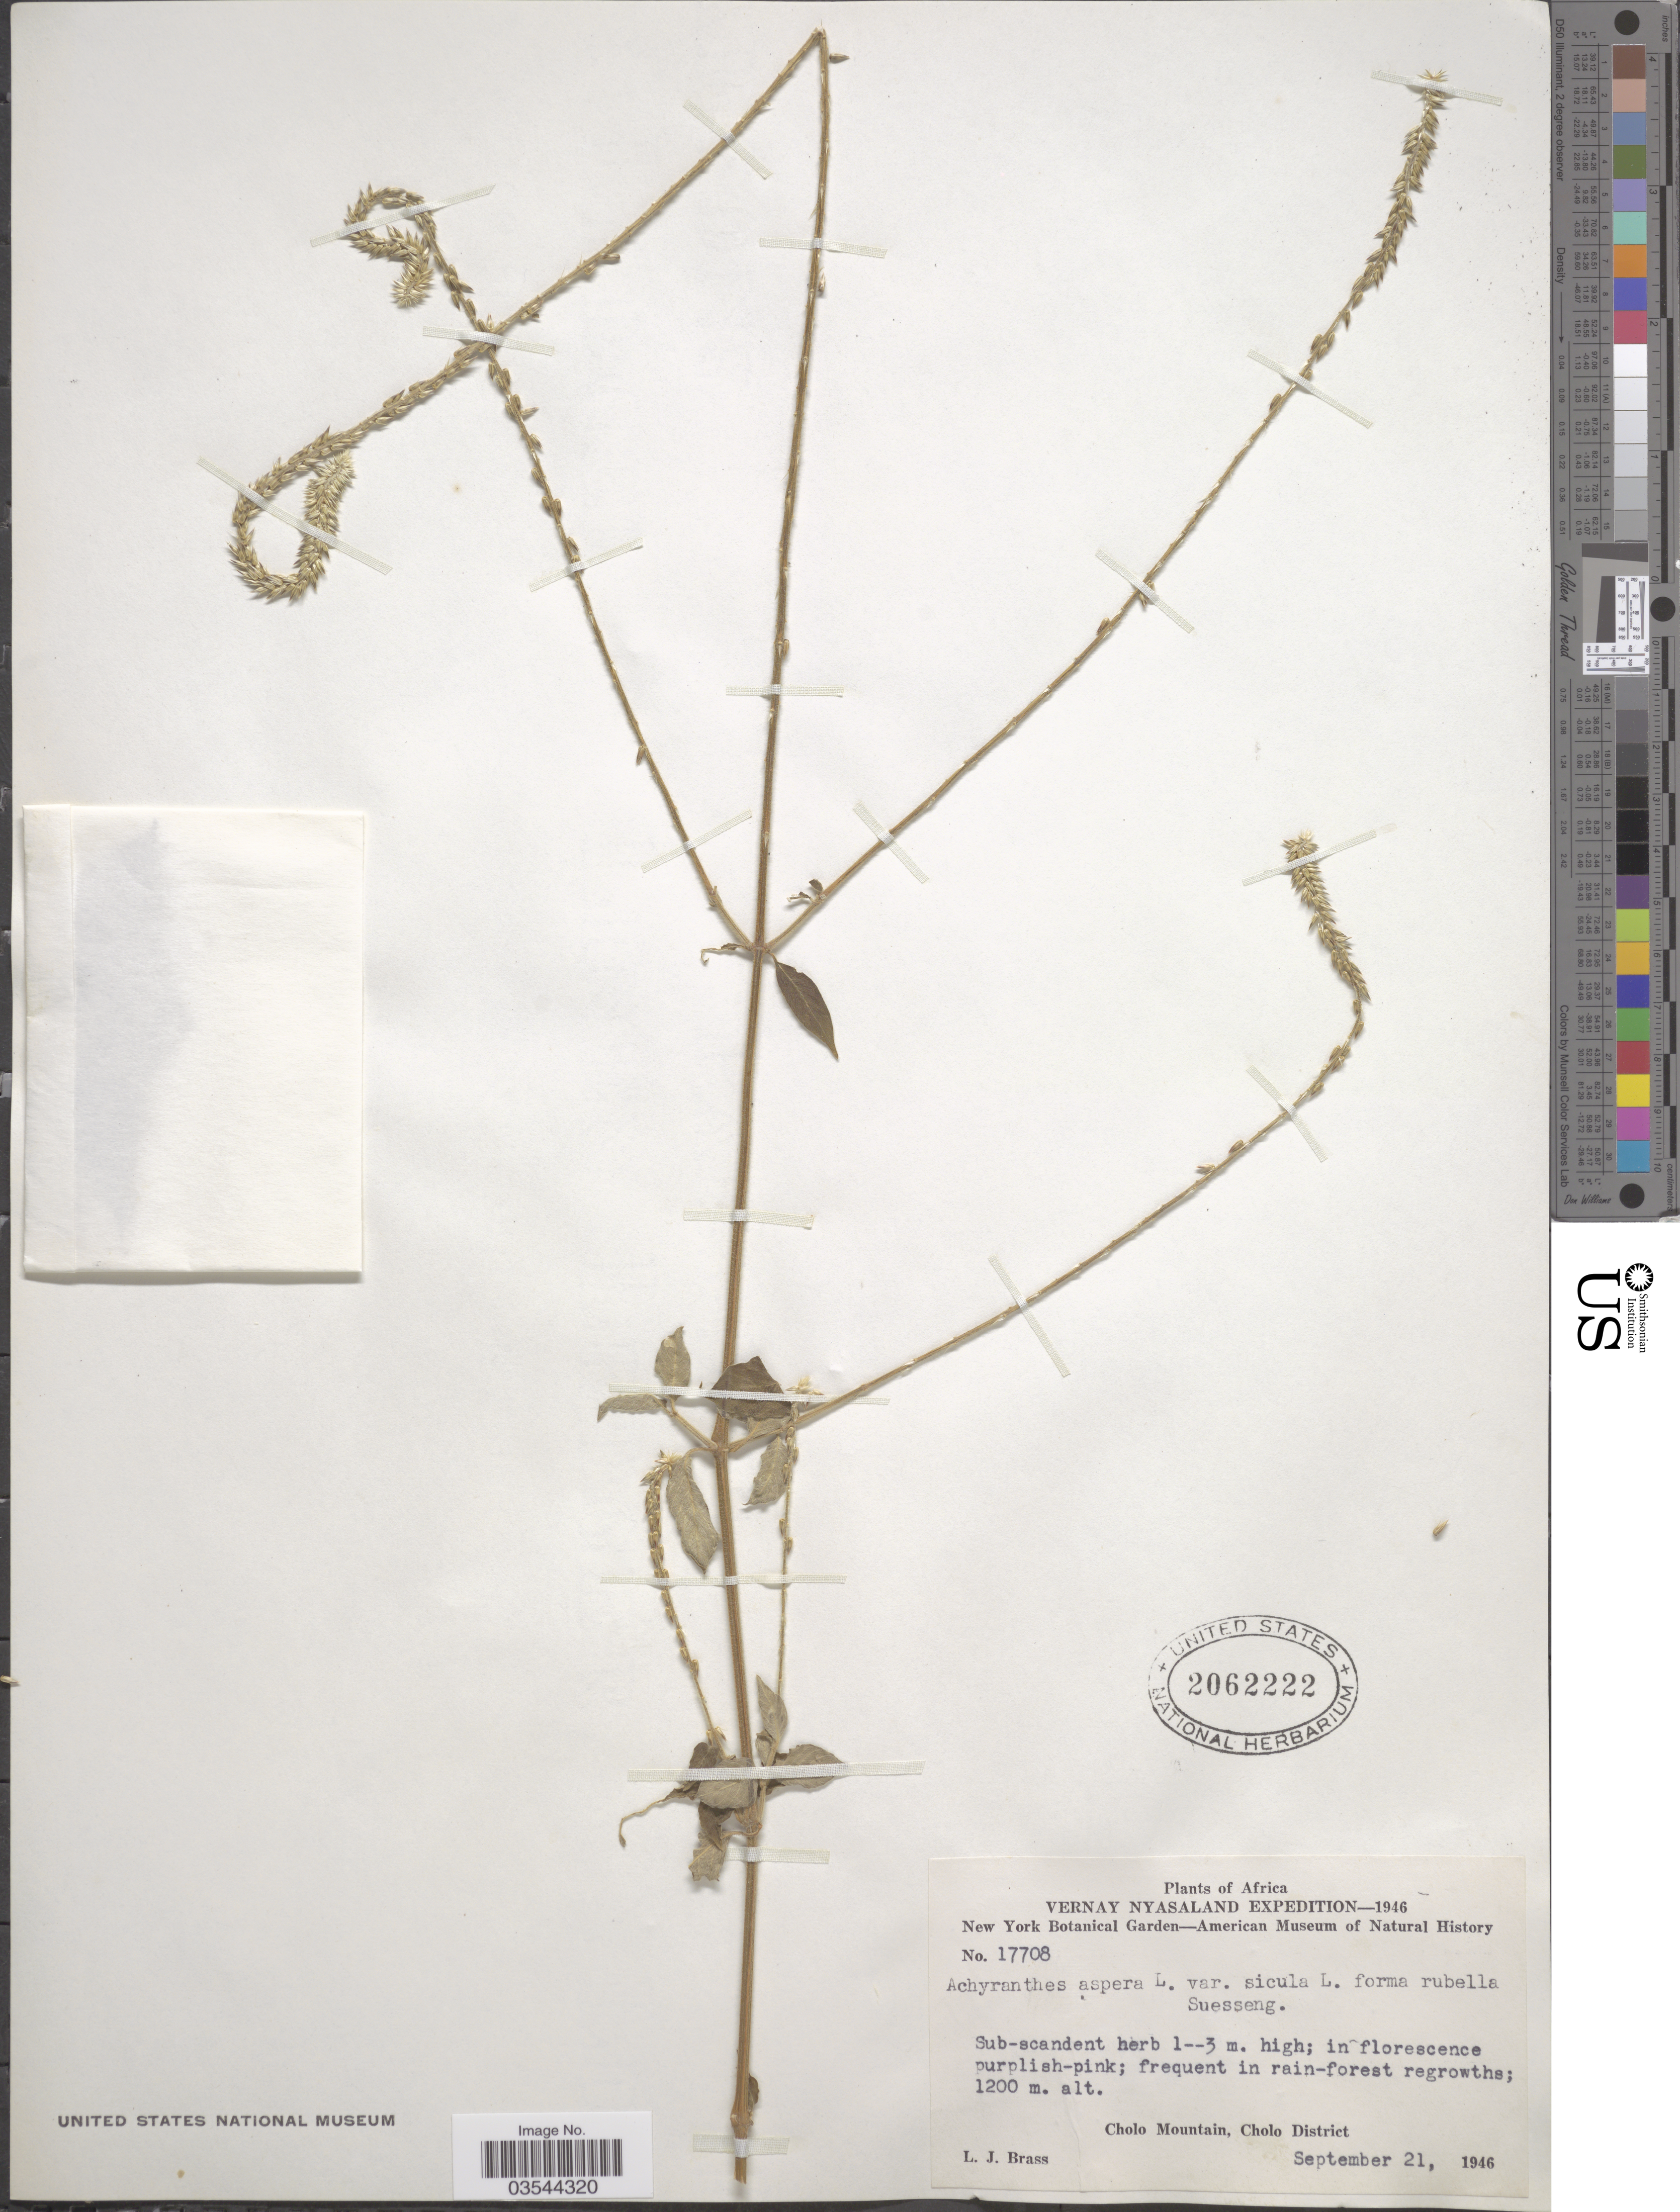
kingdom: Plantae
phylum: Tracheophyta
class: Magnoliopsida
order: Caryophyllales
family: Amaranthaceae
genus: Achyranthes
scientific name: Achyranthes aspera var. sicula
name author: L.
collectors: L. J. Brass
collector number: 17708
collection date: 1946-09-21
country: Malawi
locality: Vernay Nyasaland. Cholo Mountain, Cholo District.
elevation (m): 1200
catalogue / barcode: US 2062222